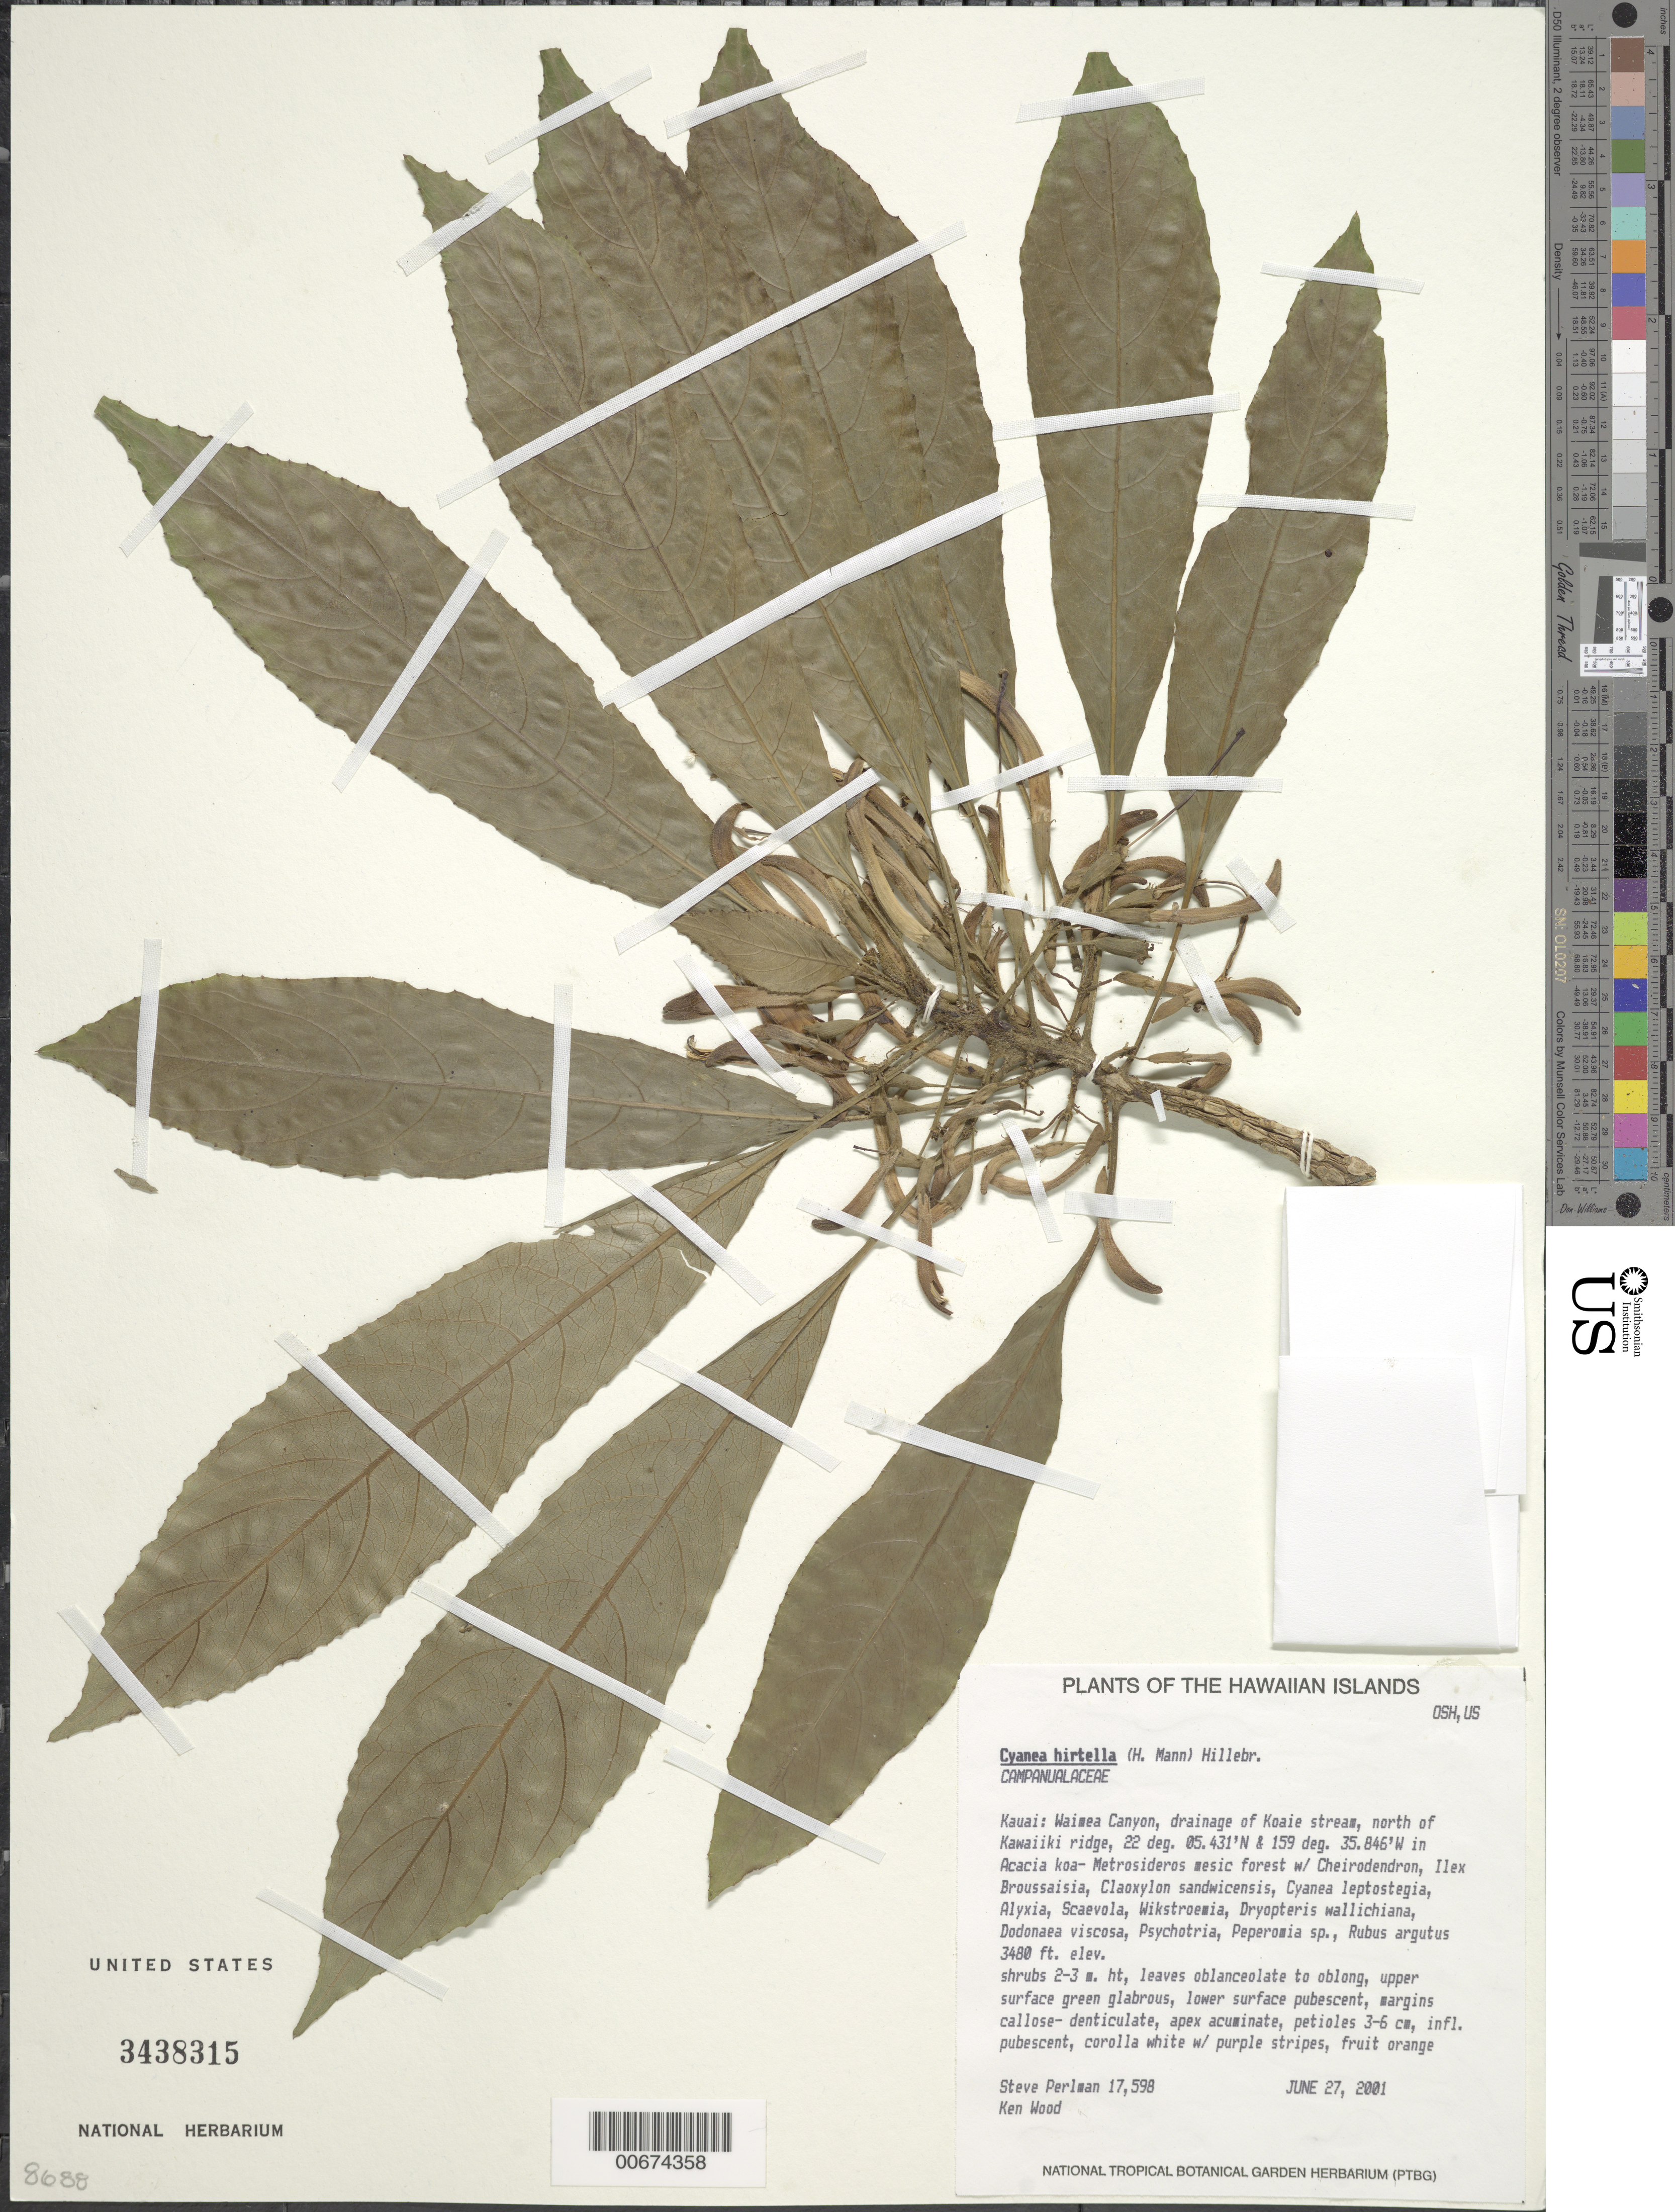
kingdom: Plantae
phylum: Tracheophyta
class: Magnoliopsida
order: Asterales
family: Campanulaceae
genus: Cyanea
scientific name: Cyanea hirtella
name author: (H. Mann) Hillebr.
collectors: S. P. Perlman & K. Wood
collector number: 17598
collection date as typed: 27 Jun 2001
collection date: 2001-06-27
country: United States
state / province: Hawaii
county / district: Kauai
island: Kaua'i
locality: Waimea Canyon, drainage of Koaie stream, north of Kawaiiki ridge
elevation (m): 1060.7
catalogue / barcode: US 3438315